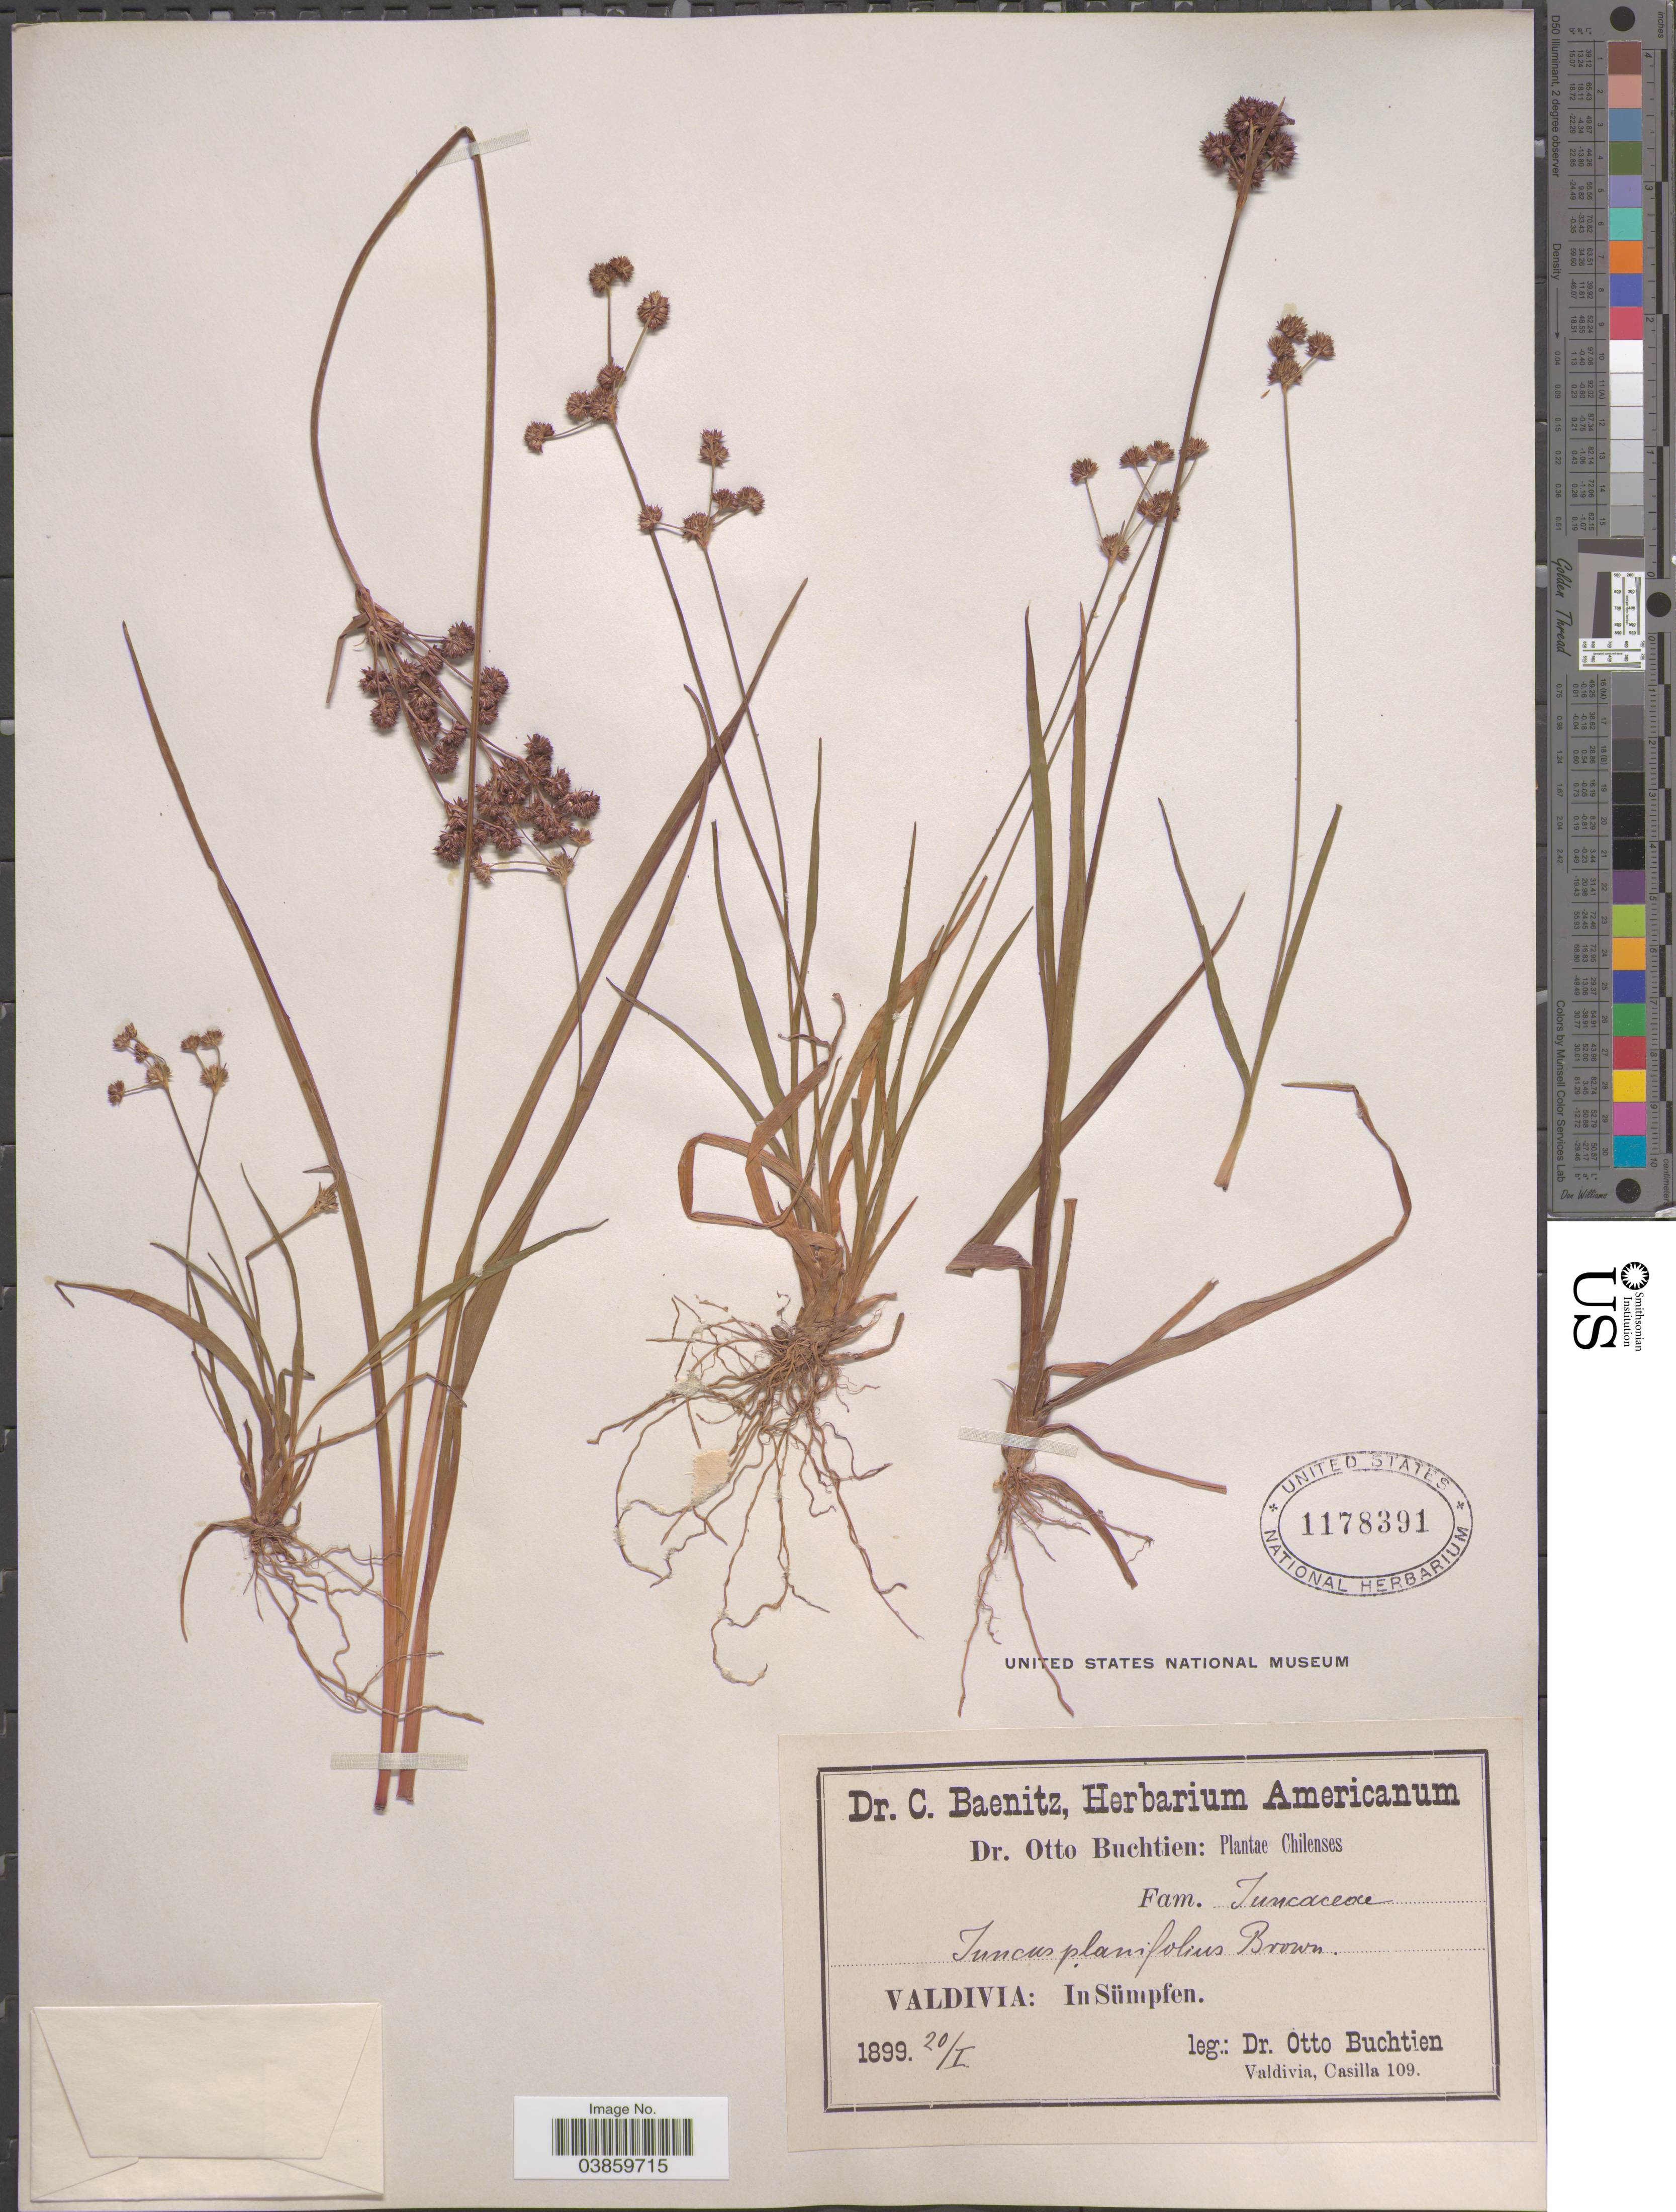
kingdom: Plantae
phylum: Tracheophyta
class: Liliopsida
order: Poales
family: Juncaceae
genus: Juncus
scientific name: Juncus planifolius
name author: R. Br.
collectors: O. Buchtien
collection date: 1899-01-20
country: Chile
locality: Valdivia: In Sümpfen.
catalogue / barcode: US 1178391